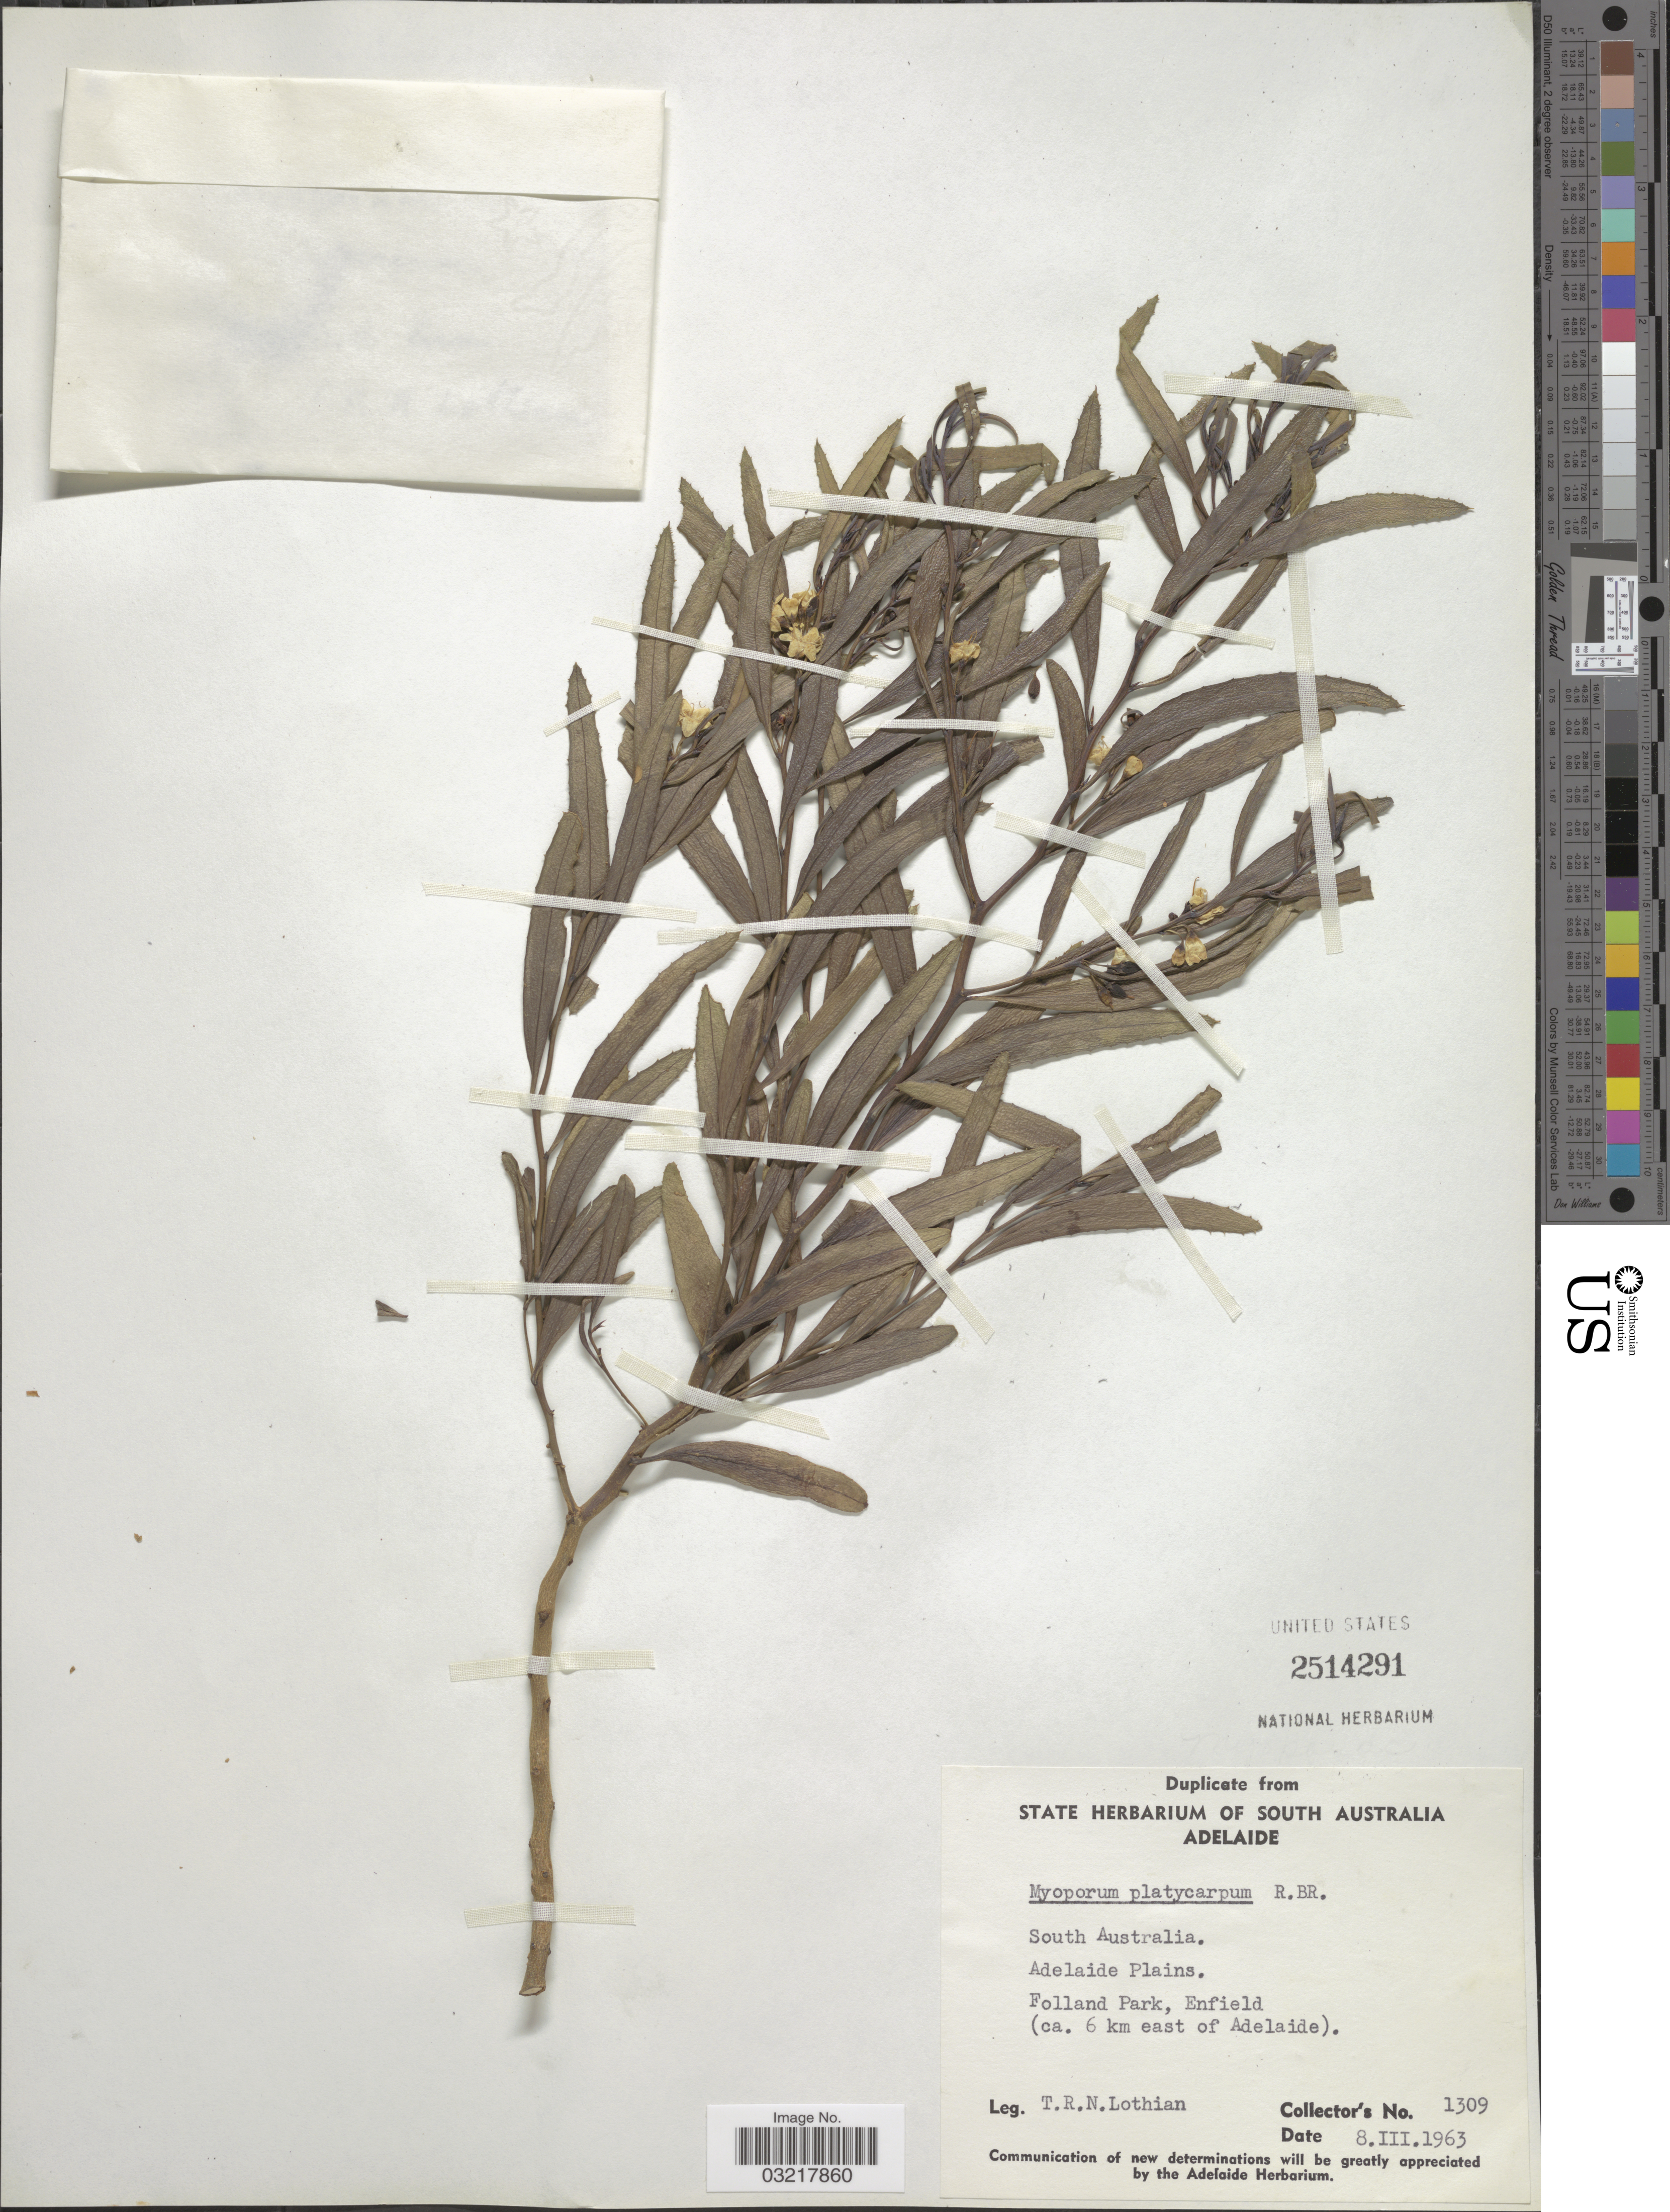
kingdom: Plantae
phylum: Tracheophyta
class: Magnoliopsida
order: Lamiales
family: Scrophulariaceae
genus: Myoporum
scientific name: Myoporum platycarpum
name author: R. Br.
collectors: T. Lothian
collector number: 1309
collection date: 1963-03-08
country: Australia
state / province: South Australia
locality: Adelaide Plains. Folland Park, Enfield (ca. 6 km east of Adelaide).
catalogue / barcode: US 2514291